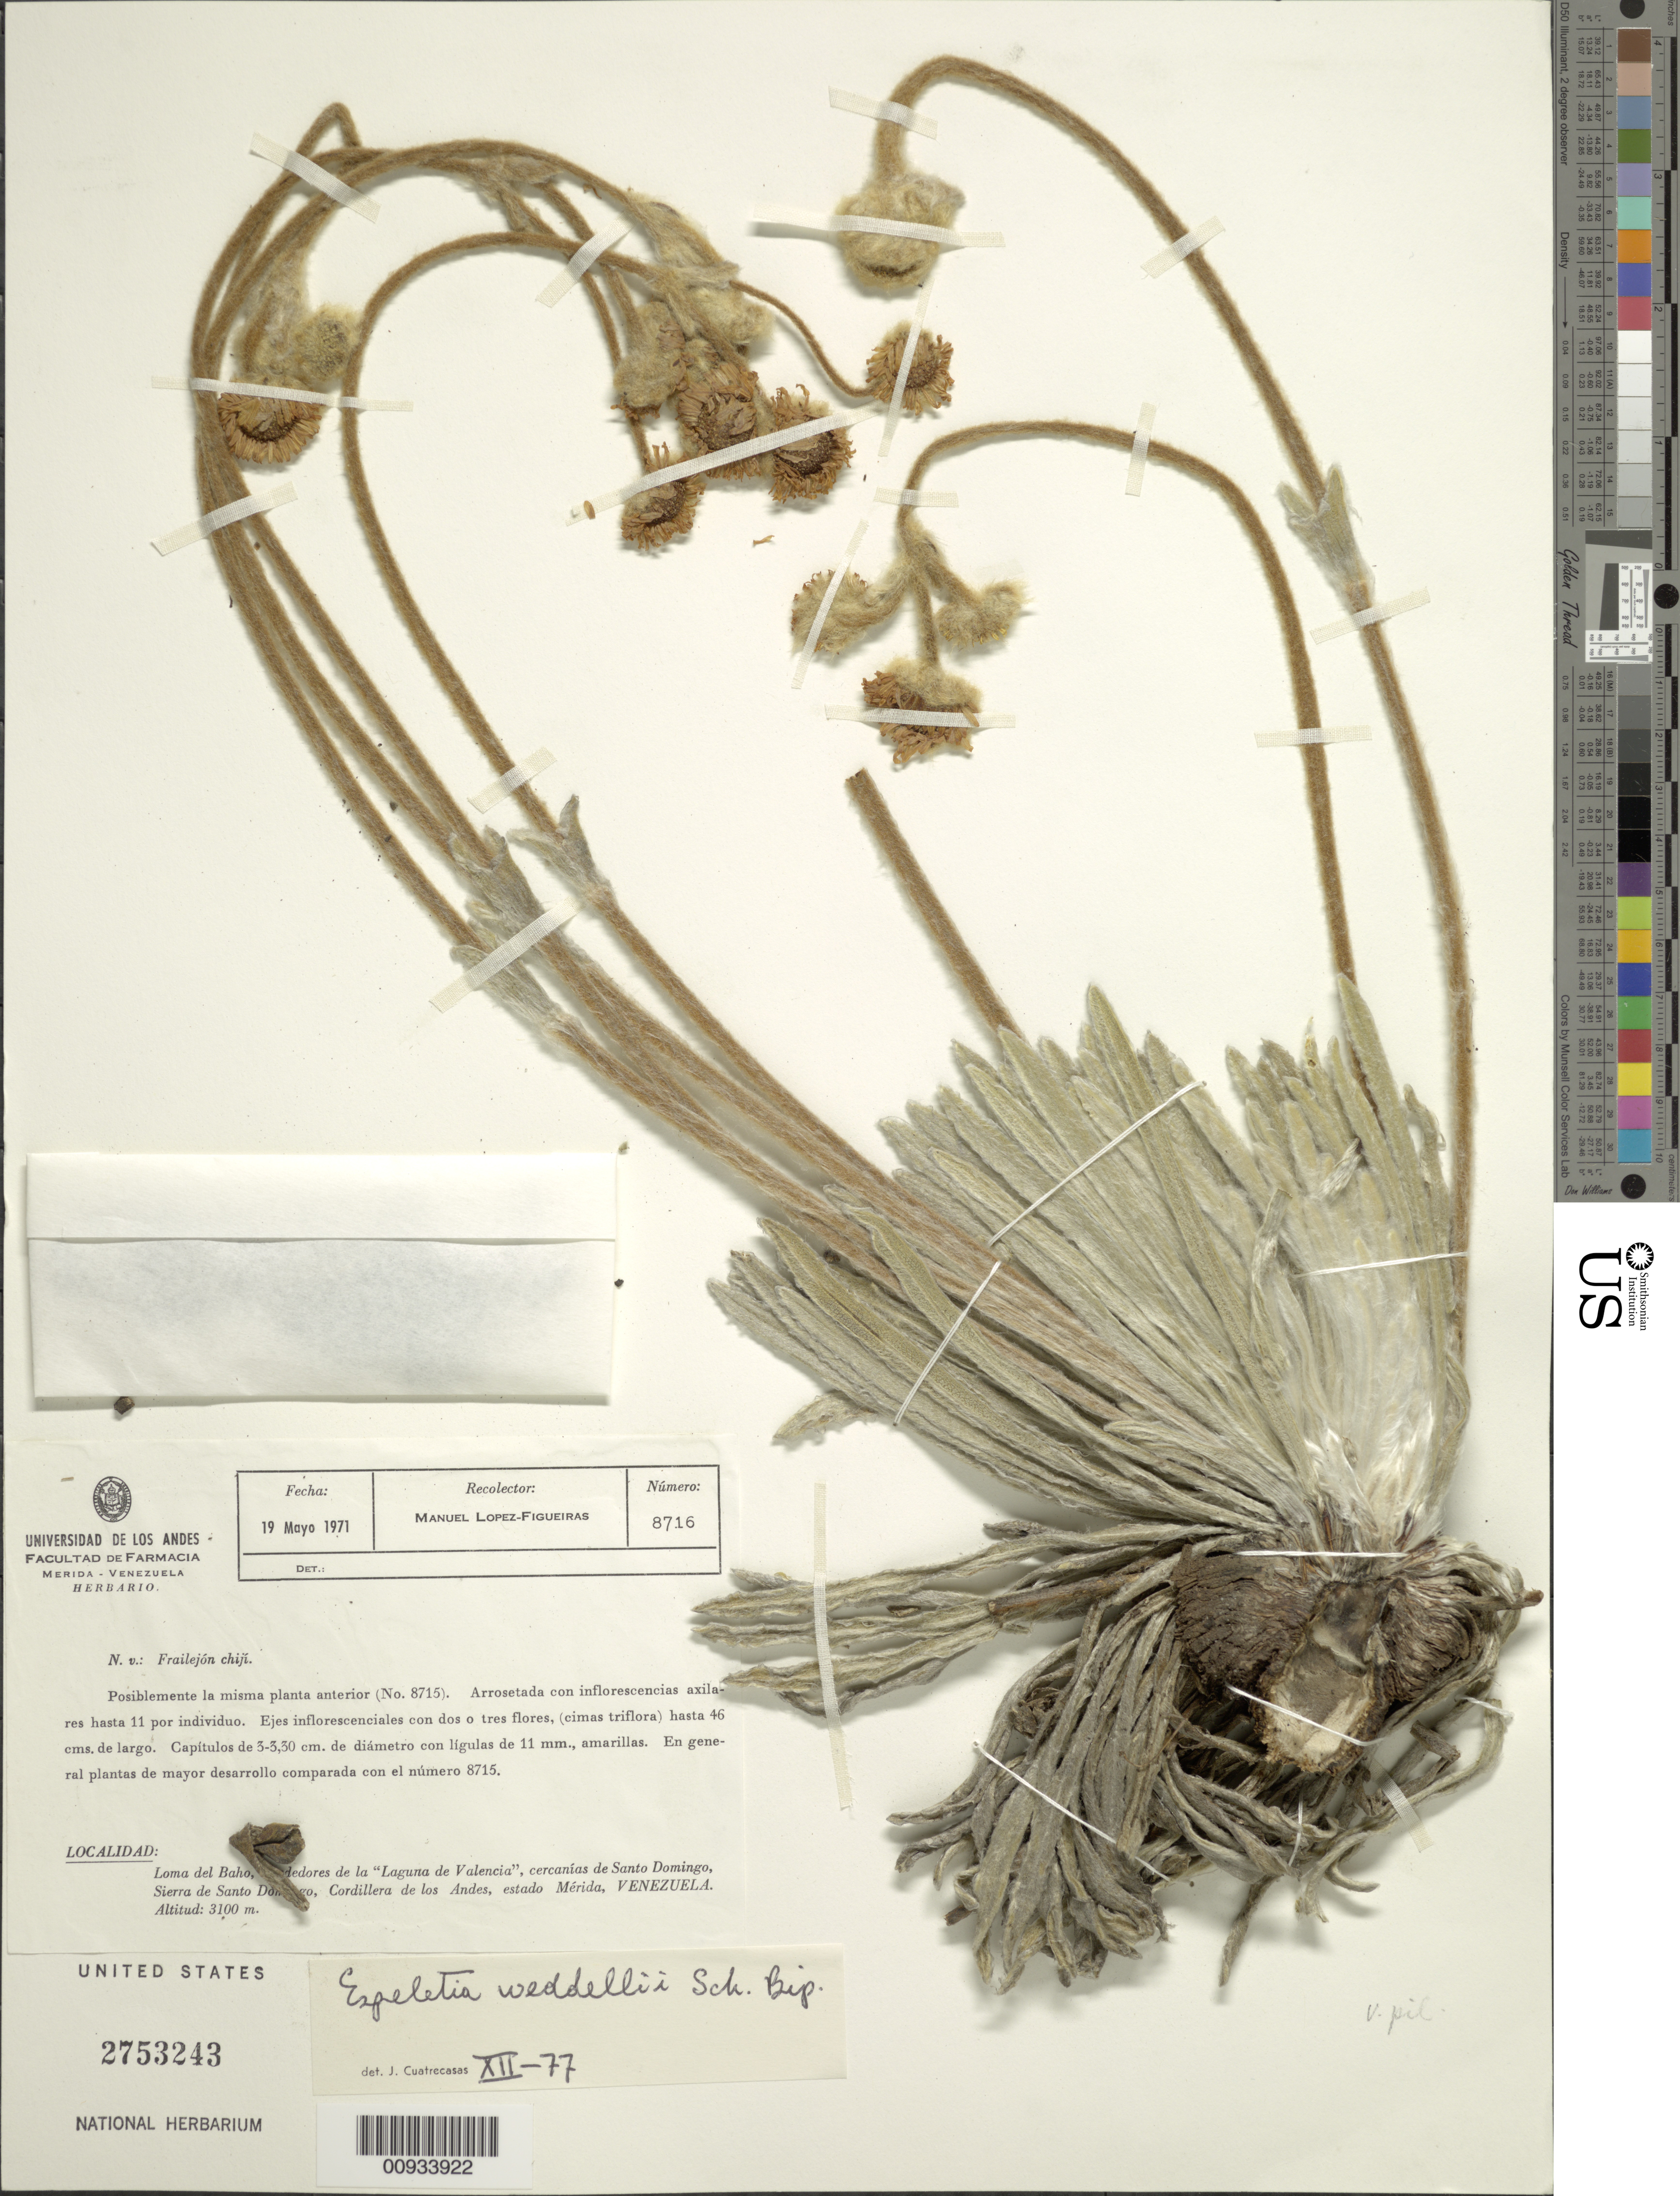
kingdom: Plantae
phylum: Tracheophyta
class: Magnoliopsida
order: Asterales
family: Asteraceae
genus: Espeletia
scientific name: Espeletia weddellii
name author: Sch. Bip. ex Wedd.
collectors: M. López Figueiras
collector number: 8716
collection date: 1971-05-19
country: Venezuela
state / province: Mérida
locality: Loma del Baho, alrededores de la Laguna de Valencia, cercanías de Santo Domingo, Sierra de Santo Domingo, Cordillera de los Andes.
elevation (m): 3100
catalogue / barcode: US 2753243